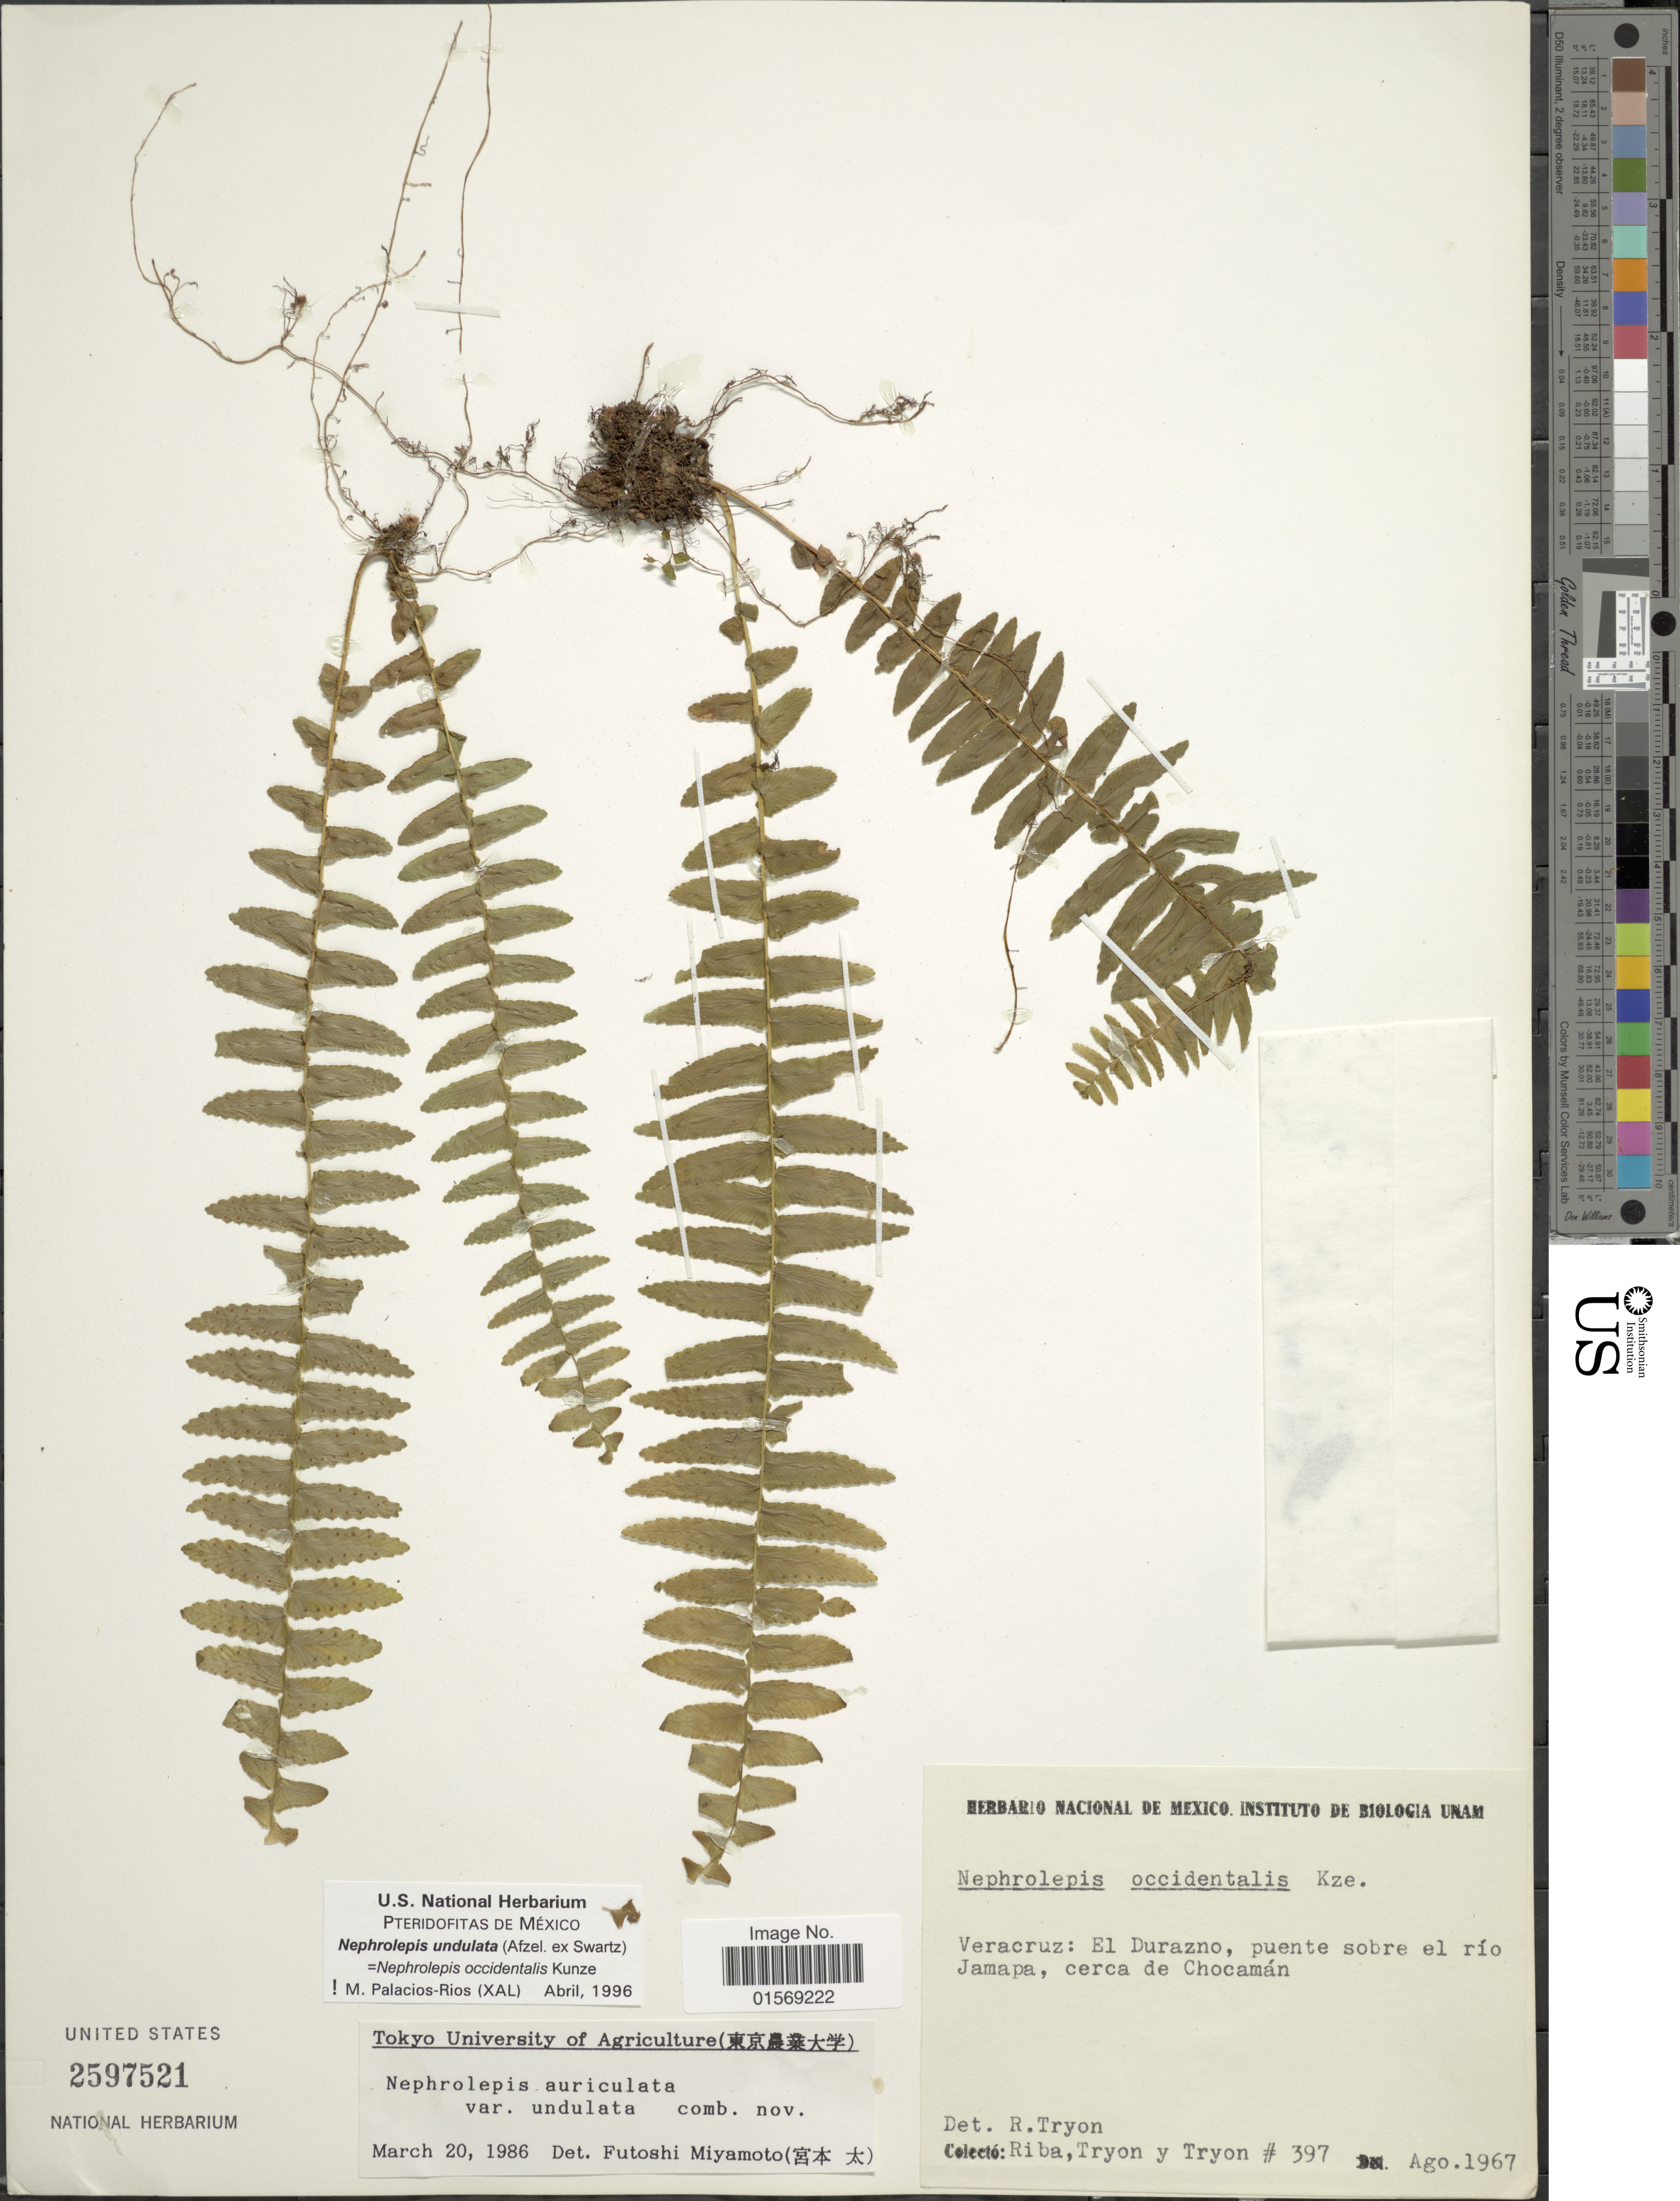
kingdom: Plantae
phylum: Tracheophyta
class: Polypodiopsida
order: Polypodiales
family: Nephrolepidaceae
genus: Nephrolepis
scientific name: Nephrolepis undulata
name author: J. Sm.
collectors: Riba, -. Tryon & -. Tryon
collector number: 397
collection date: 1967-08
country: Mexico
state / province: Veracruz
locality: Veracruz: El Durazno, puente sobre el rio Jamapa, cerca de Chocaman.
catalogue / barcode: US 2597521